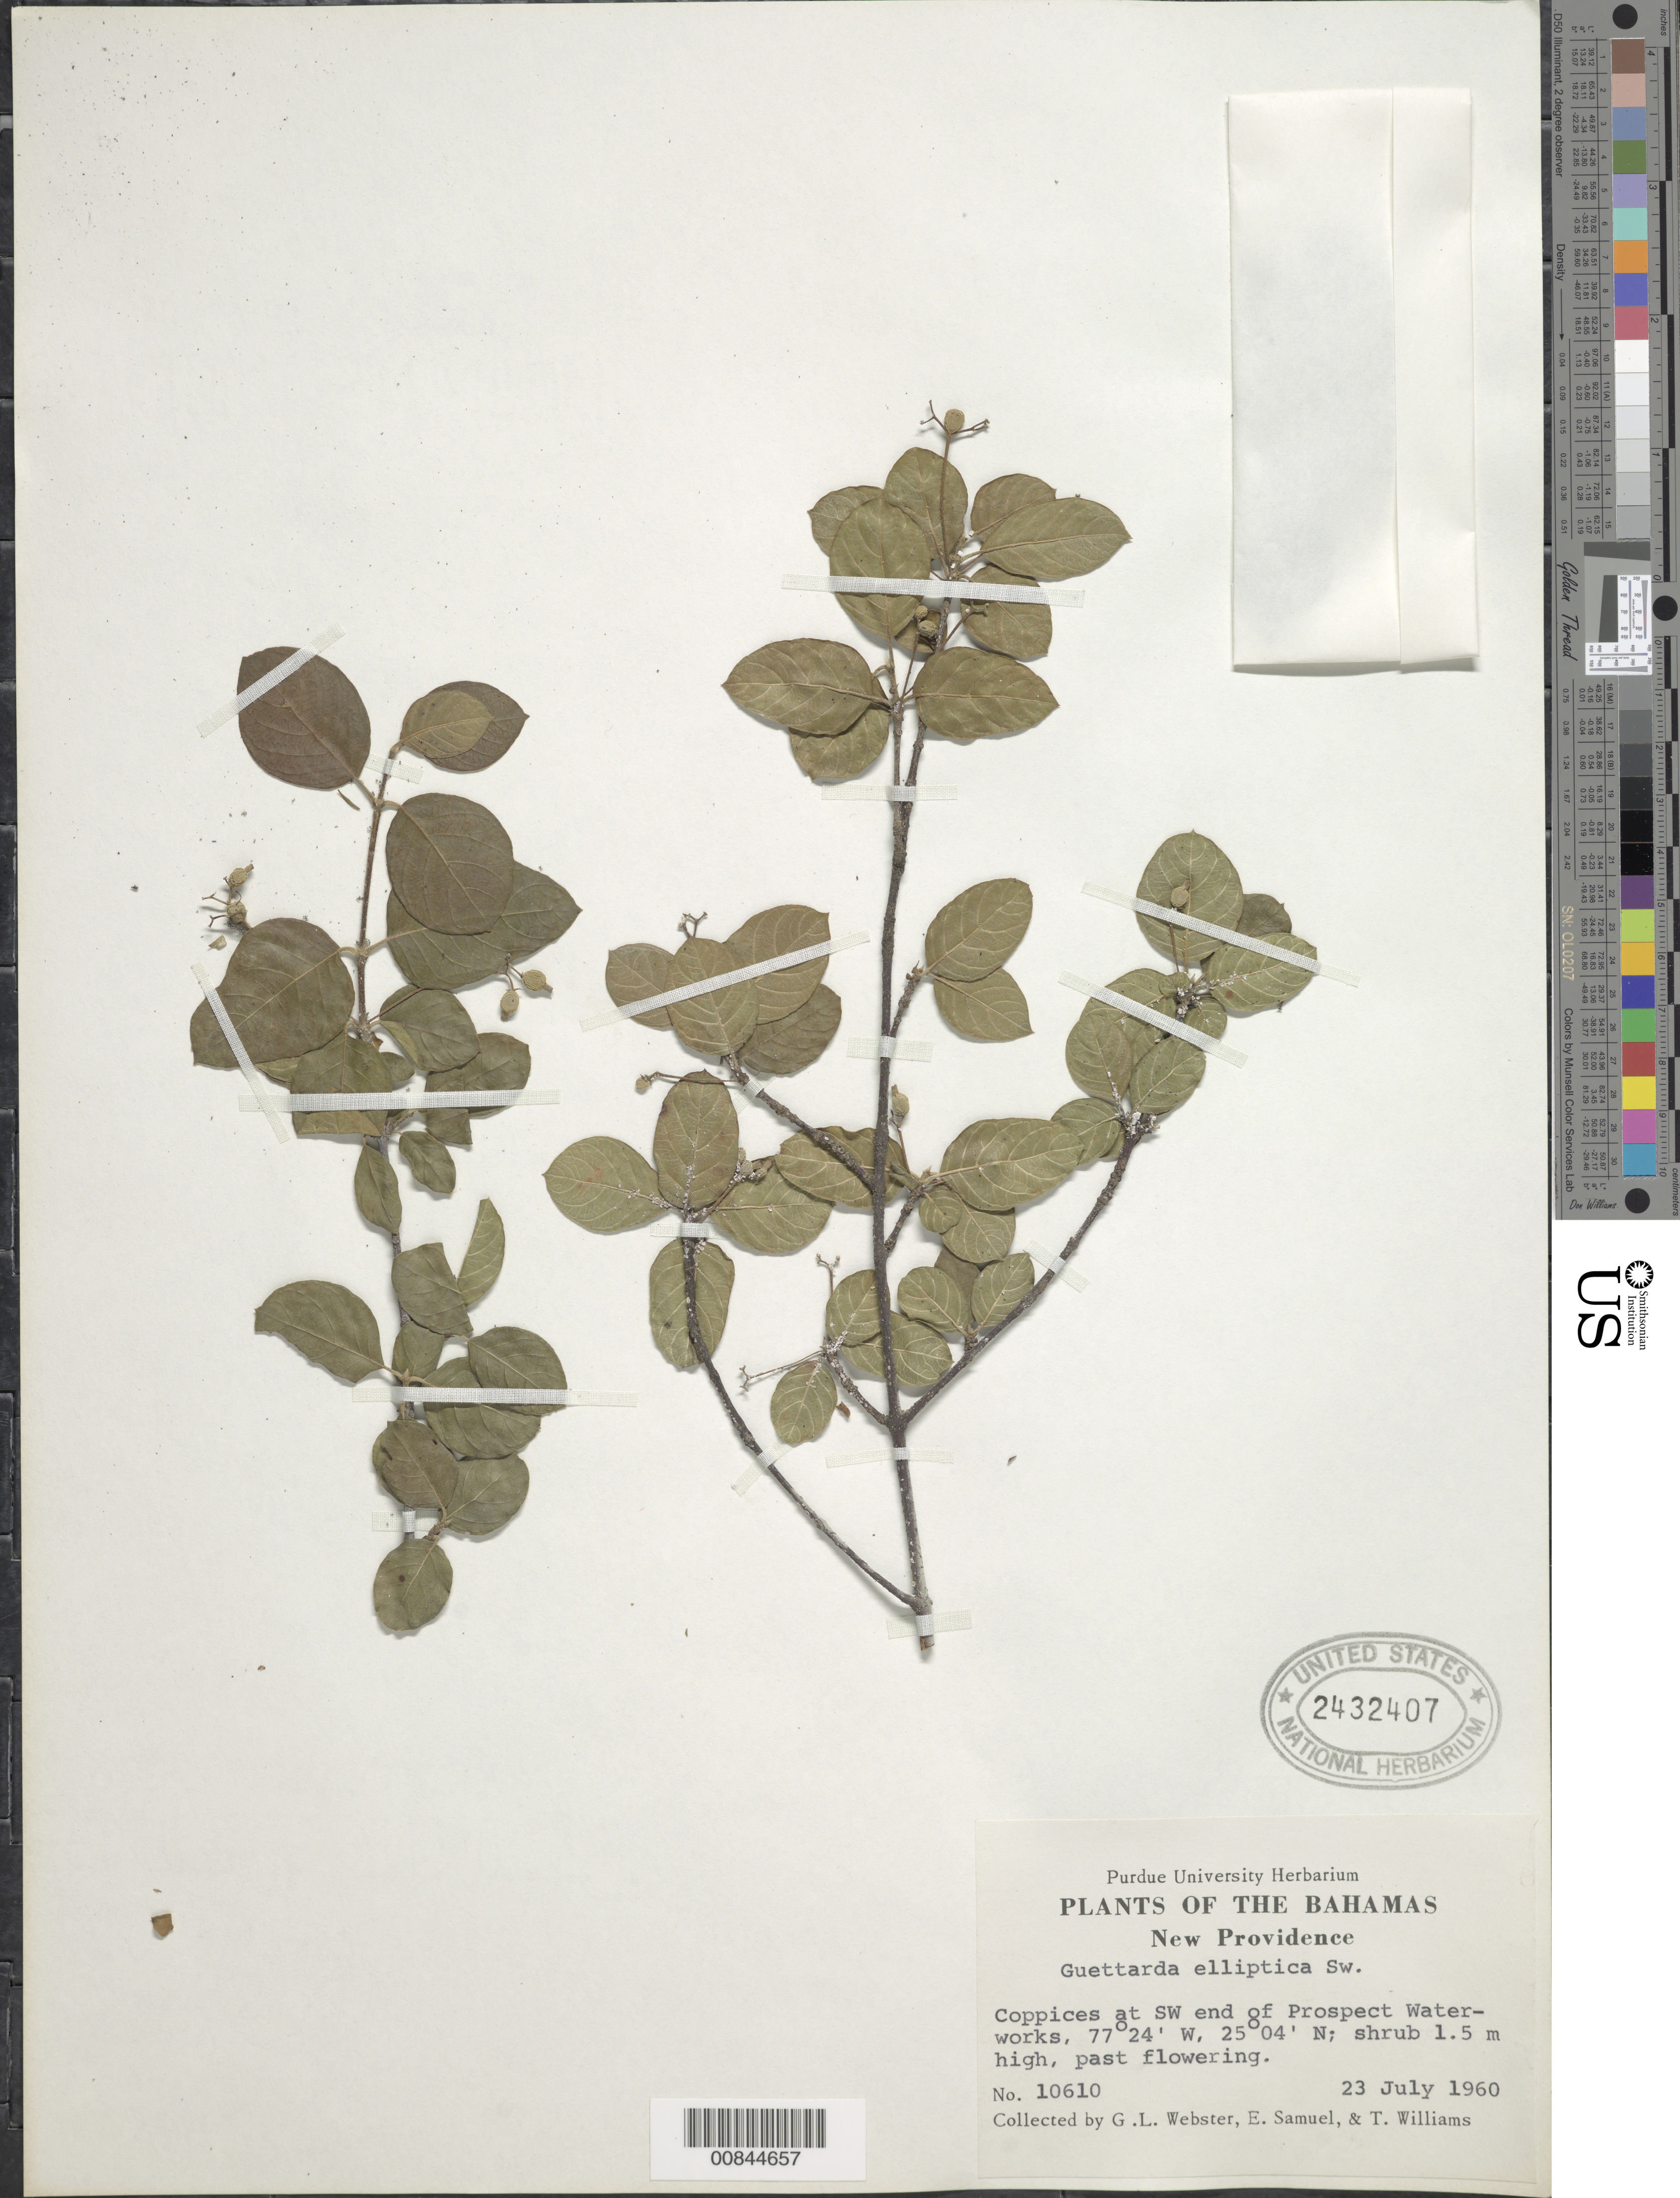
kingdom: Plantae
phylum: Tracheophyta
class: Magnoliopsida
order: Gentianales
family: Rubiaceae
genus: Guettarda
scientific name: Guettarda elliptica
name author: Sw.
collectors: G. L. Webster, E. Samuel & T. Williams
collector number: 10610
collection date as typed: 23 Jul 1960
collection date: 1960-07-23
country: Bahamas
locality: New Providence. At SW end of Prospect Waterworks.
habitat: Coppices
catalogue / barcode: US 2432407